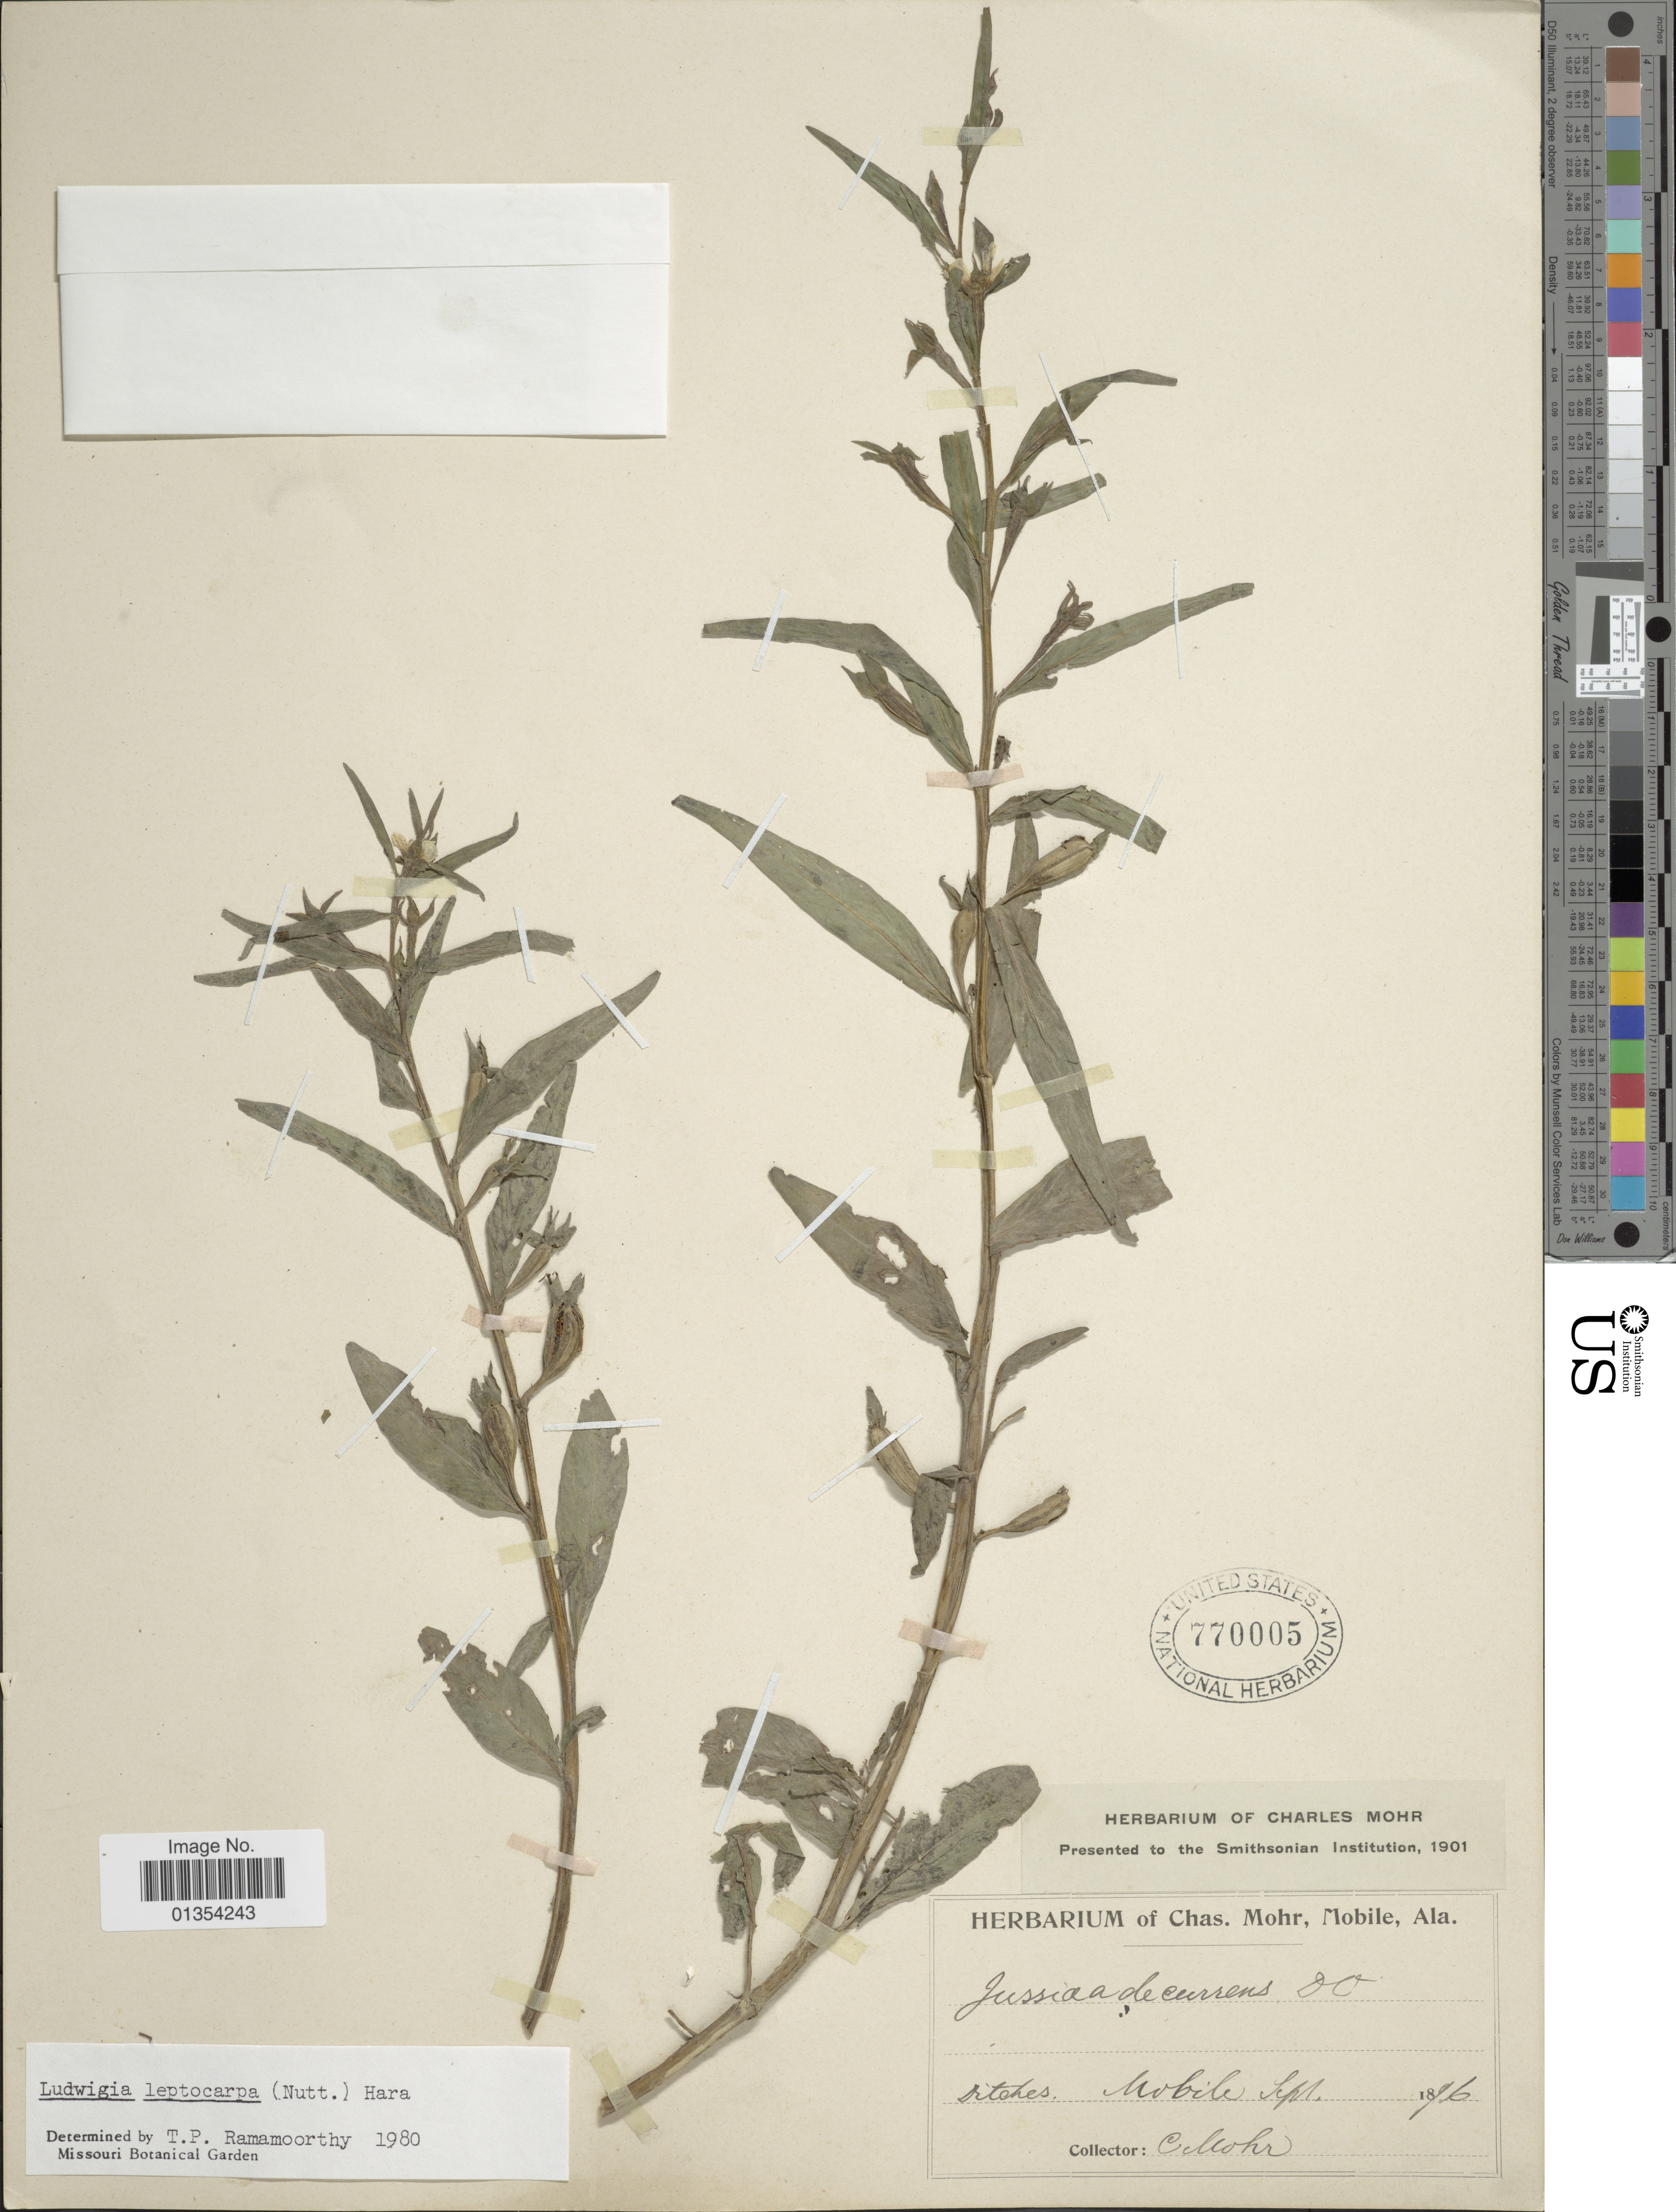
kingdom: Plantae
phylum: Tracheophyta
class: Magnoliopsida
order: Myrtales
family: Onagraceae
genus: Ludwigia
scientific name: Ludwigia leptocarpa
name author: (Nutt.) H. Hara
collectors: C. T. Mohr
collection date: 1896-09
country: United States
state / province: Alabama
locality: Mobile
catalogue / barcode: US 770005